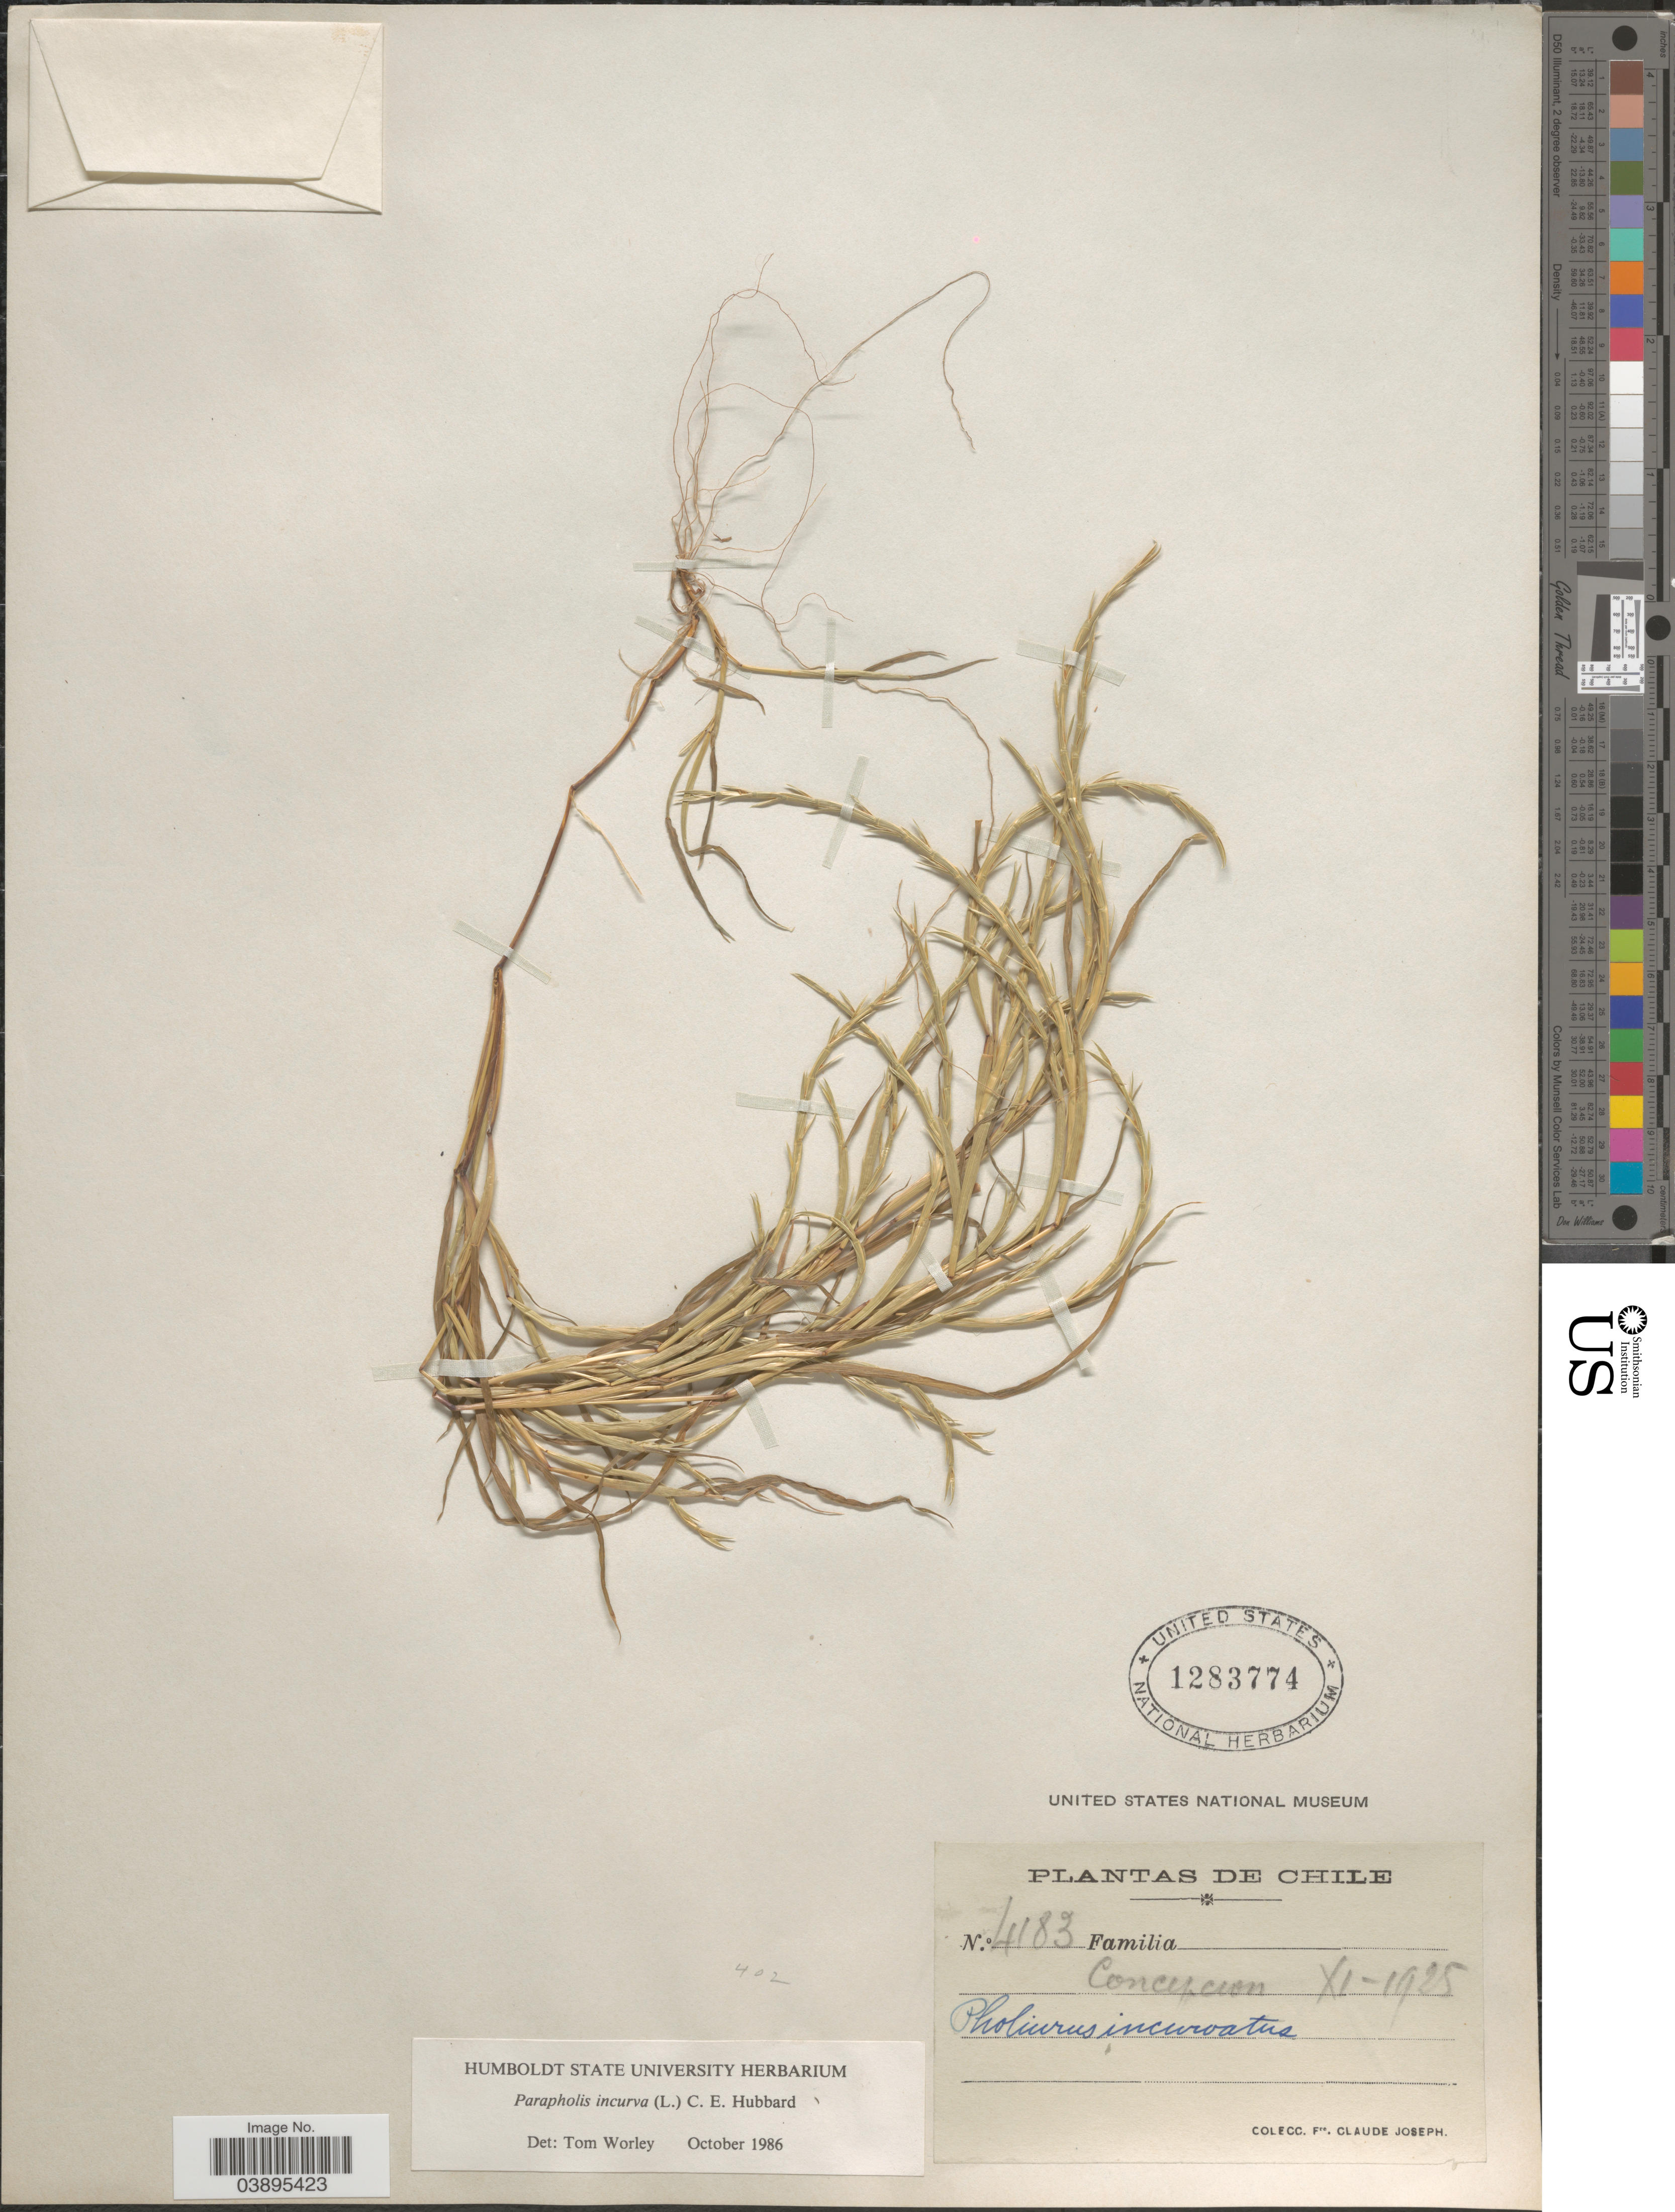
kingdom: Plantae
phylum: Tracheophyta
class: Liliopsida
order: Poales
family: Poaceae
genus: Parapholis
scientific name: Parapholis incurva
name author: (L.) C.E. Hubb.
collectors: Bro. Claude-Joseph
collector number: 4183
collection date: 1925-11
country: Chile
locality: Concepcion.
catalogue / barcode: US 1283774